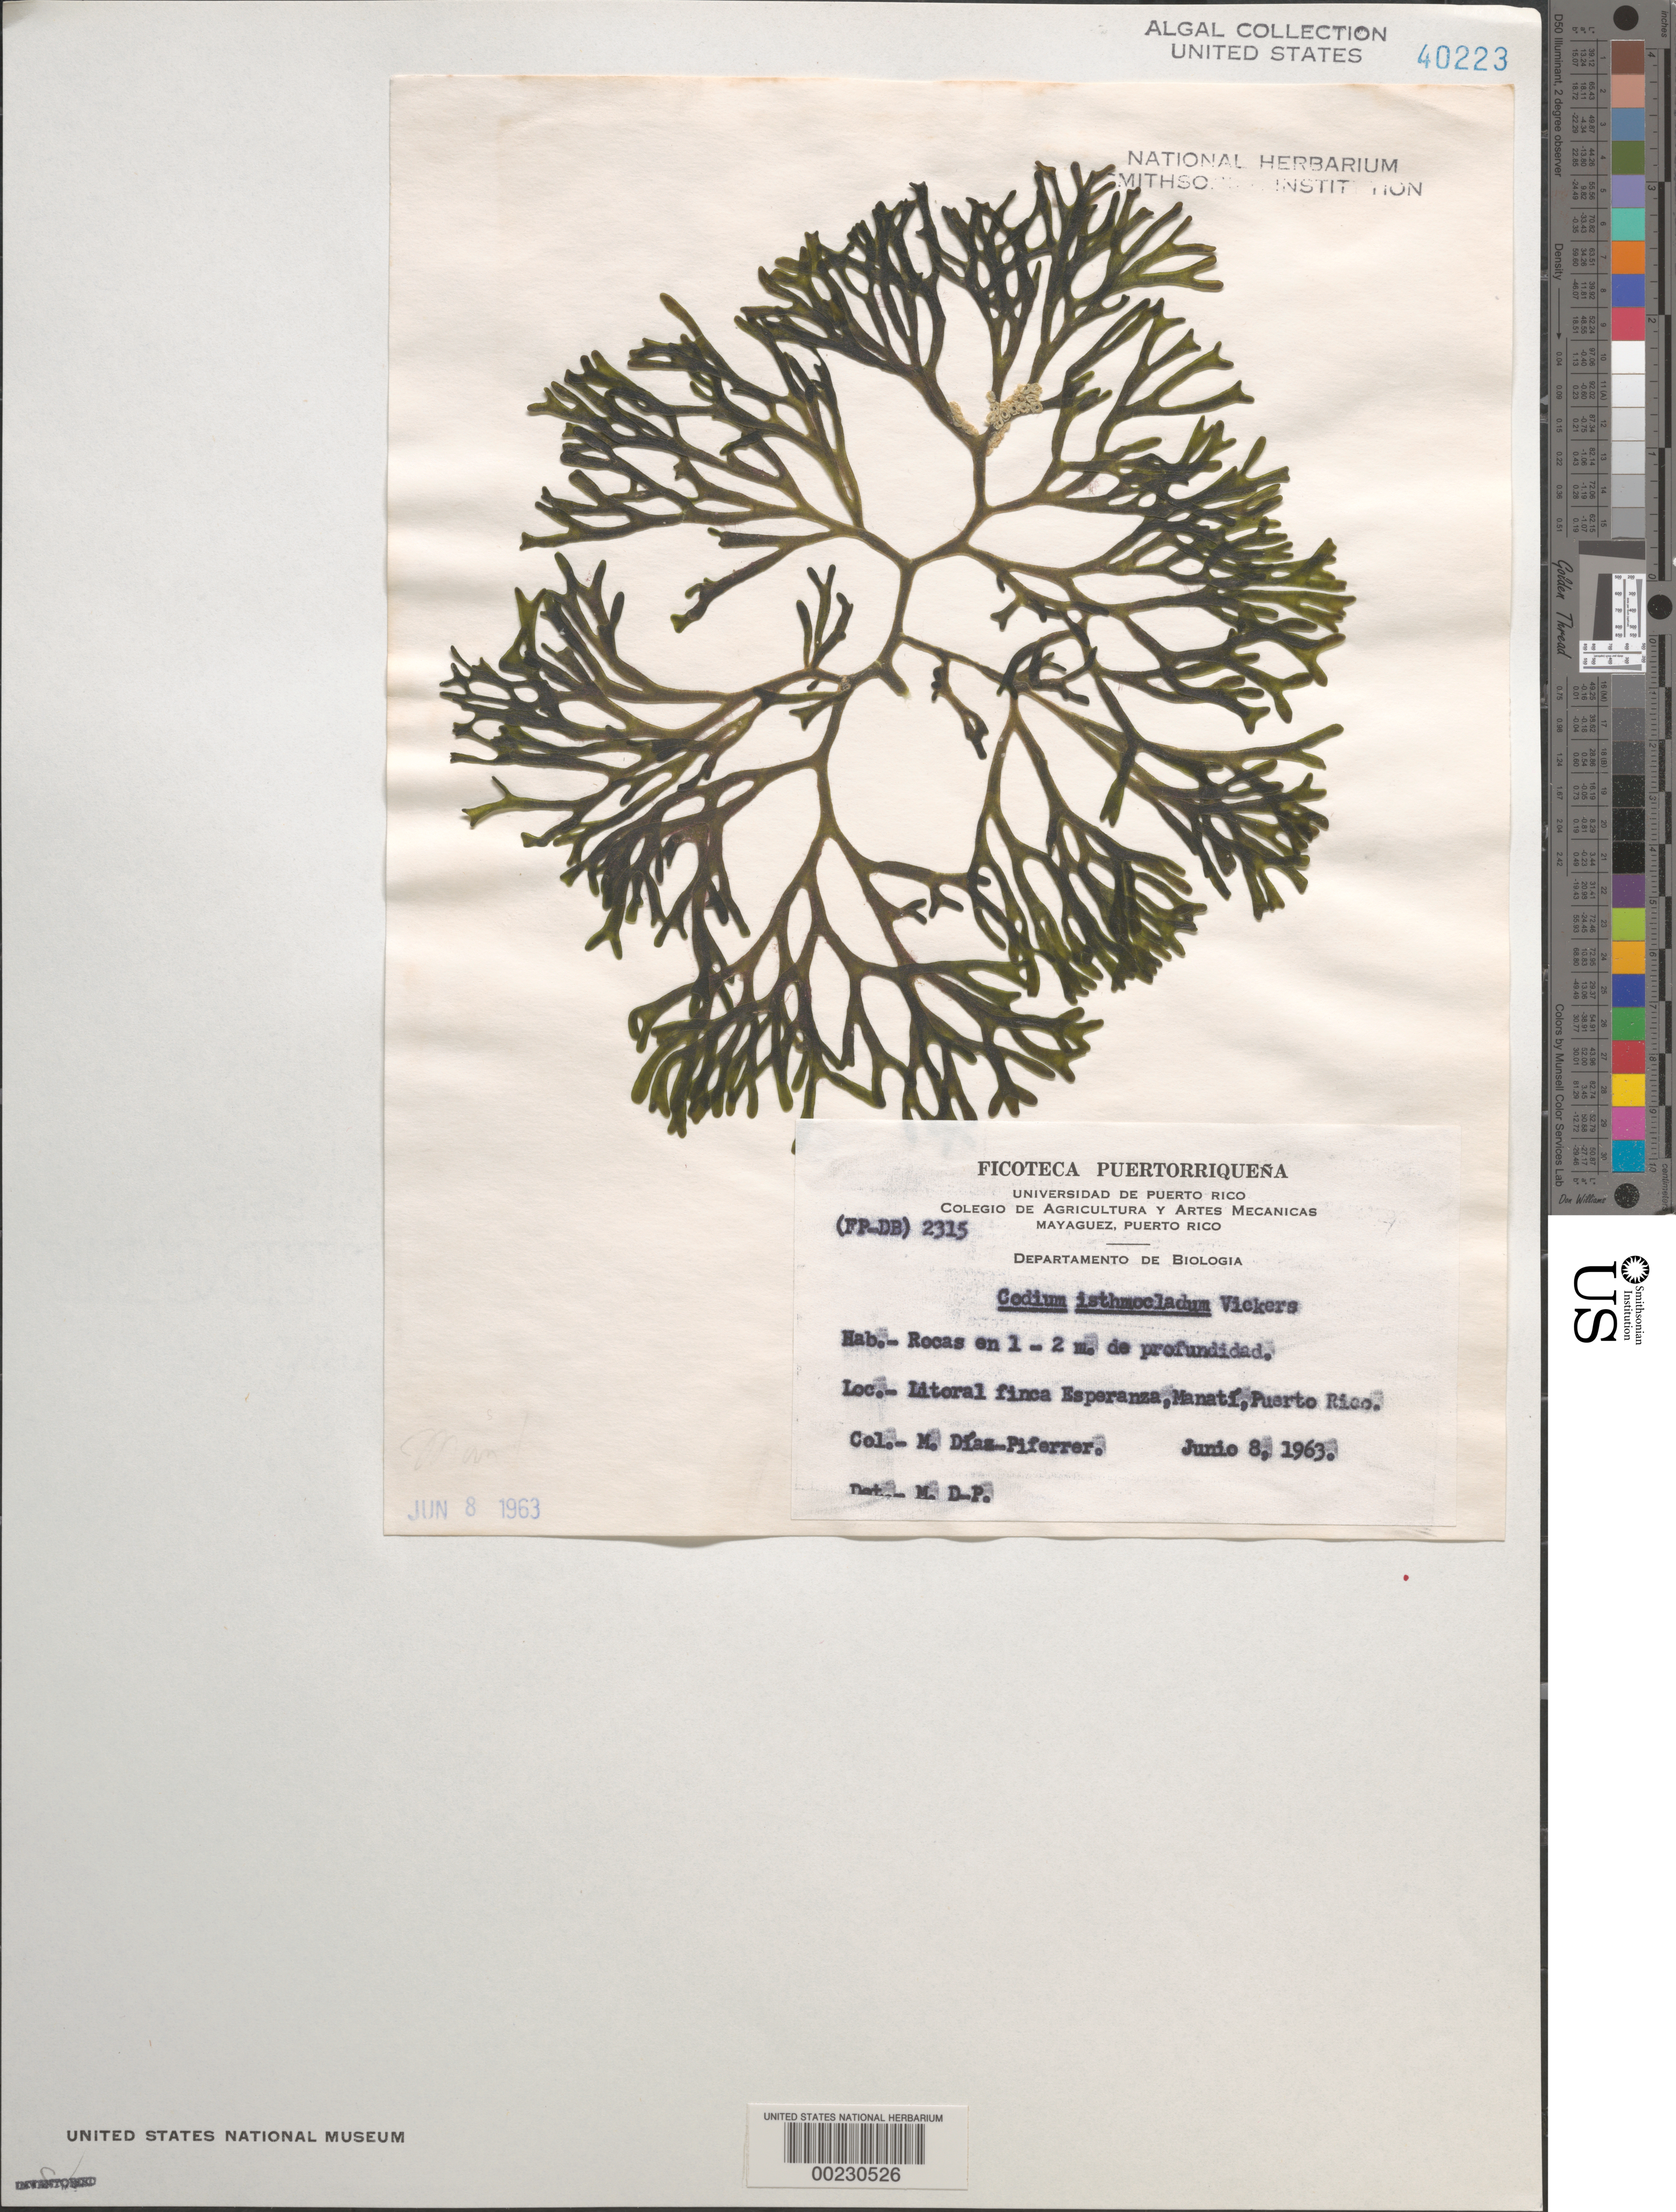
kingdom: Plantae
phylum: Chlorophyta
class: Ulvophyceae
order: Bryopsidales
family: Codiaceae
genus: Codium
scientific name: Codium isthmocladum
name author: Vickers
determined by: Diaz-Piferrer, M.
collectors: M. Diaz-Piferrer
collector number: (fp-db) 2315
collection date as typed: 08 Jun 1963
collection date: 1963-06-08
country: Puerto Rico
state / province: Manati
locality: Esperanza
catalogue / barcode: US 40223